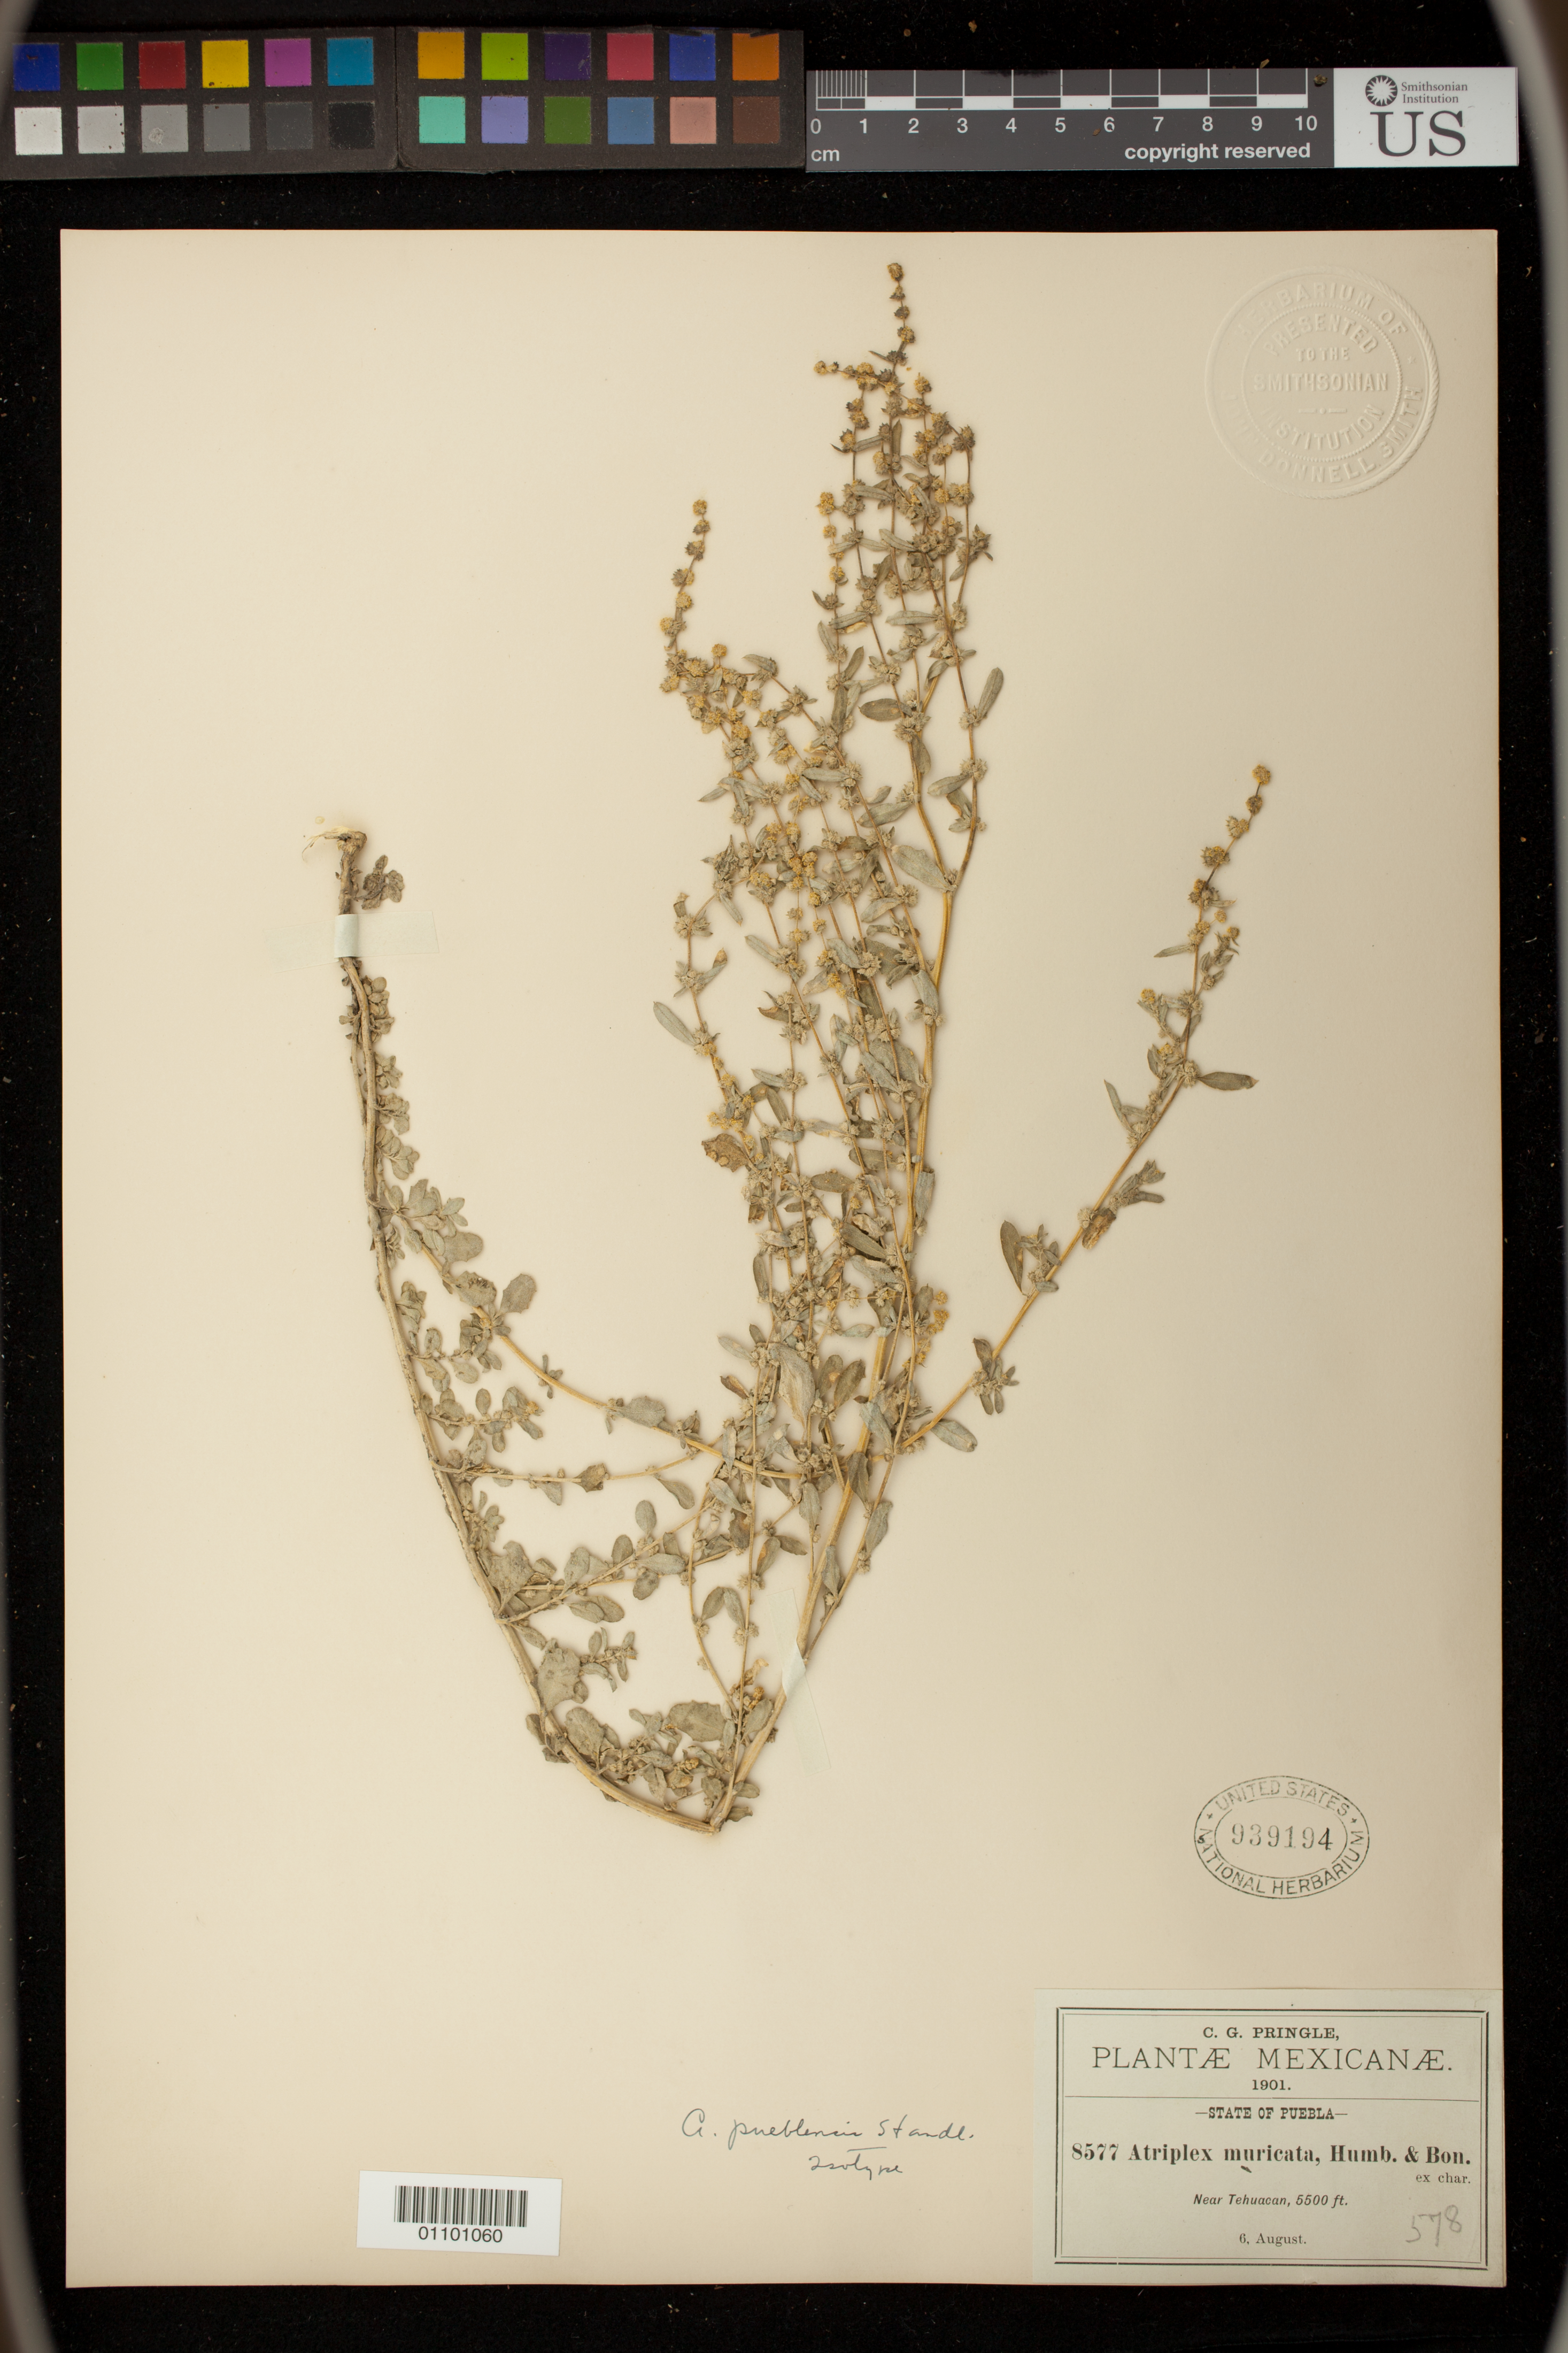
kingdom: Plantae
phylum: Tracheophyta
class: Magnoliopsida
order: Caryophyllales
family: Amaranthaceae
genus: Atriplex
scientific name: Atriplex pueblensis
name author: Standl.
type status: Isotype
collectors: C. G. Pringle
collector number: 8577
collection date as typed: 06 Aug 1901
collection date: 1901-08-06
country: Mexico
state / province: Puebla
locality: Near Tehuacan.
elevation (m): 1676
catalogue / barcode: US 939194